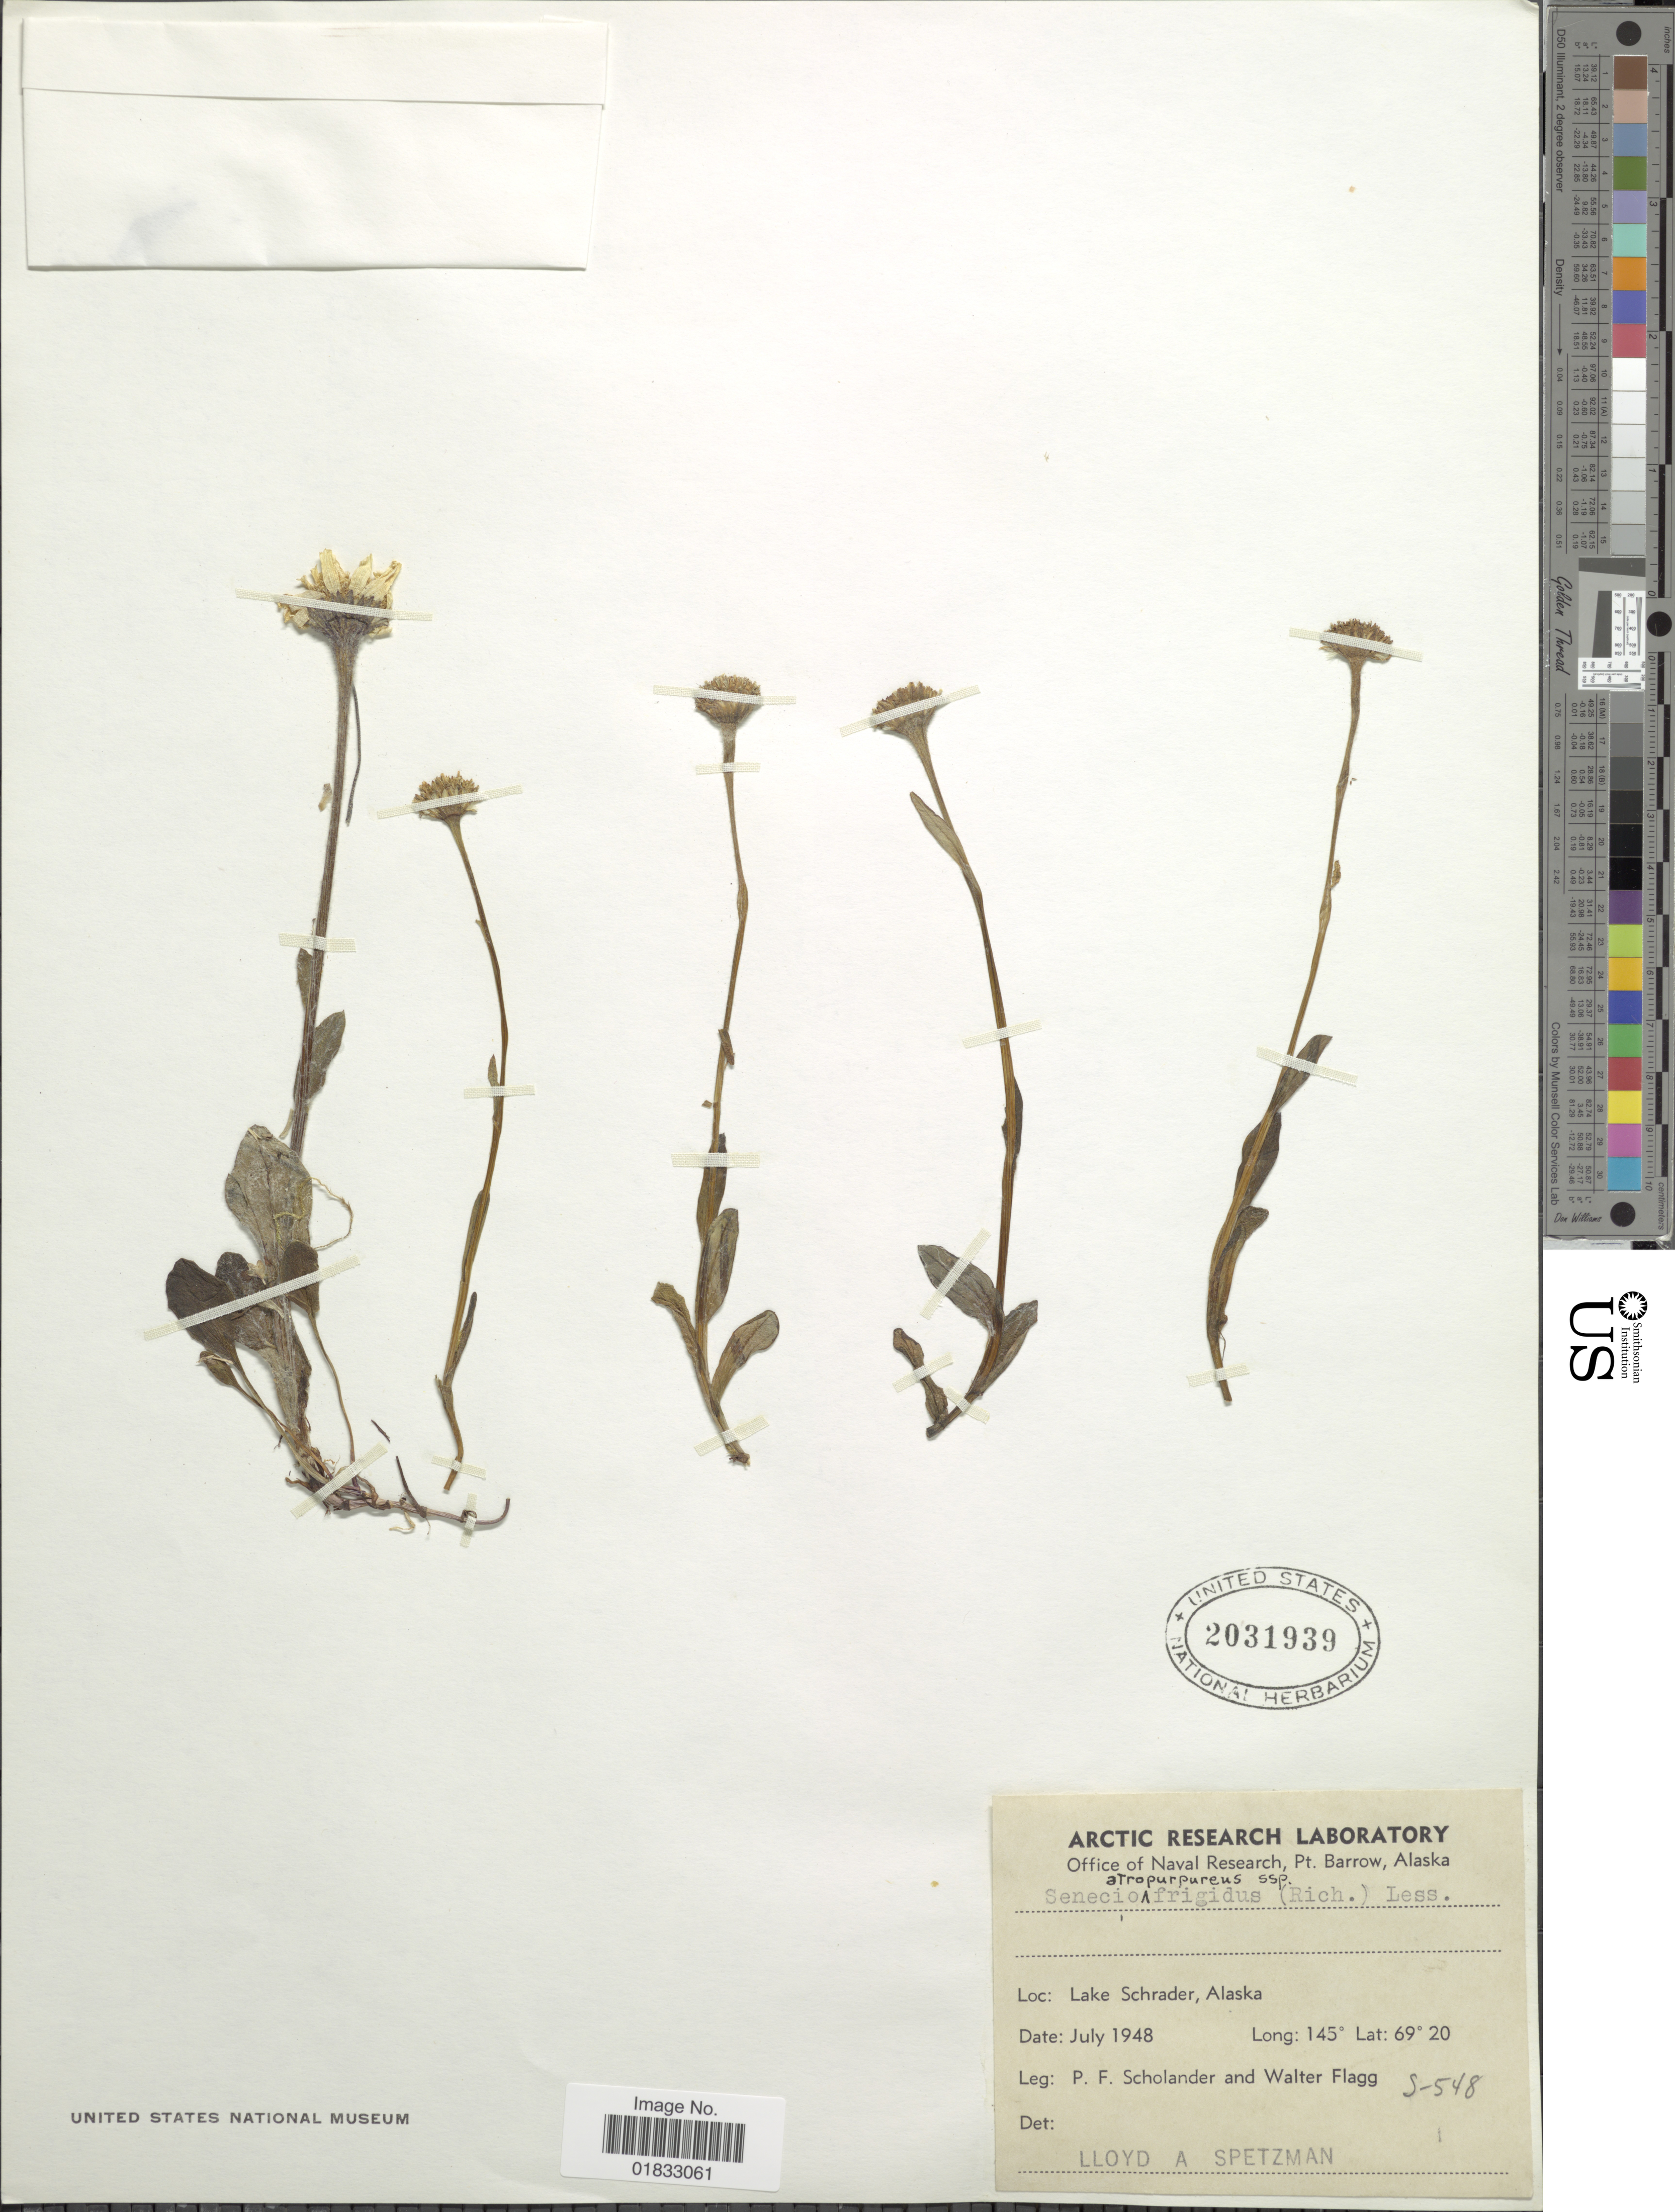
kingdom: Plantae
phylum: Tracheophyta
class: Magnoliopsida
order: Asterales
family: Asteraceae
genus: Tephroseris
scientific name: Tephroseris frigida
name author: (Richardson) Holub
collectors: L. Spetzman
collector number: S-548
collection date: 1948-07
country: United States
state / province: Alaska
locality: Lake Schrader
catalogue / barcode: US 2031939